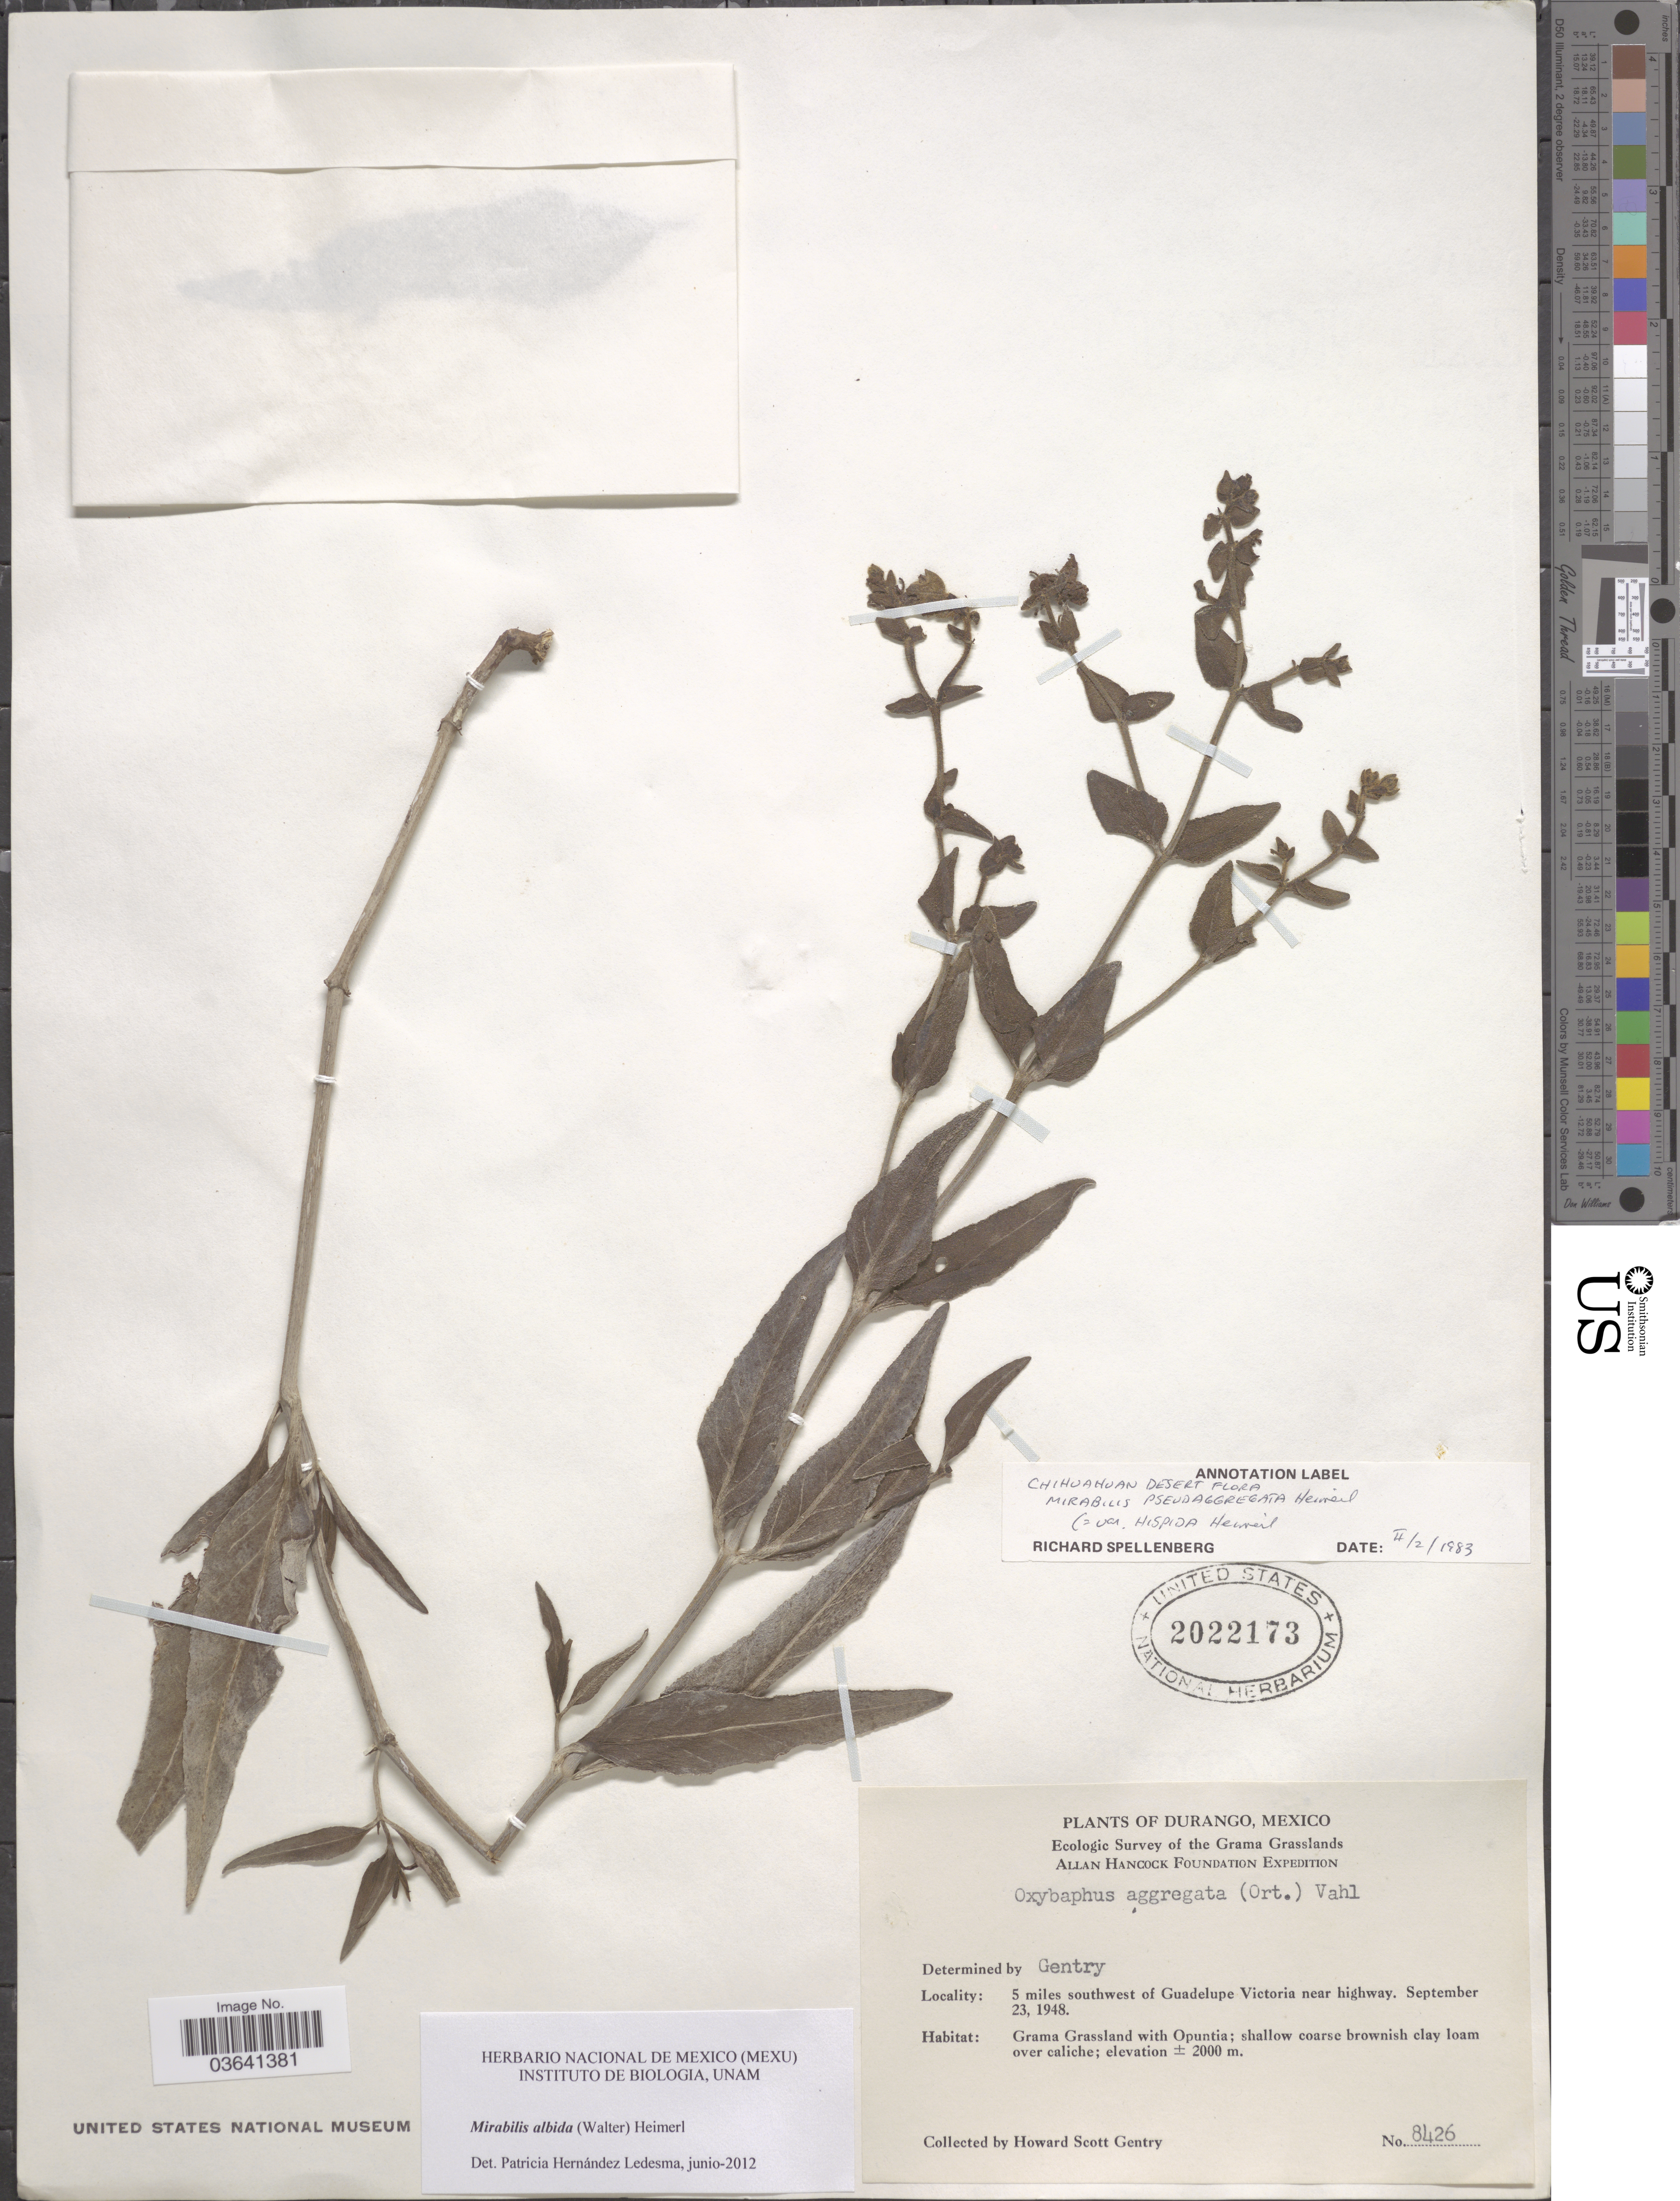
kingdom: Plantae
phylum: Tracheophyta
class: Magnoliopsida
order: Caryophyllales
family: Nyctaginaceae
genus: Mirabilis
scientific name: Mirabilis albida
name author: (Walter) Heimerl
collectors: H. S. Gentry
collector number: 8426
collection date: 1948-09-23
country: Mexico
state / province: Durango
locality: Grama Grasslands. 5 miles southwest of Guadelupe Victoria near highway.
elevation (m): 2000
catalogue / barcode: US 2022173